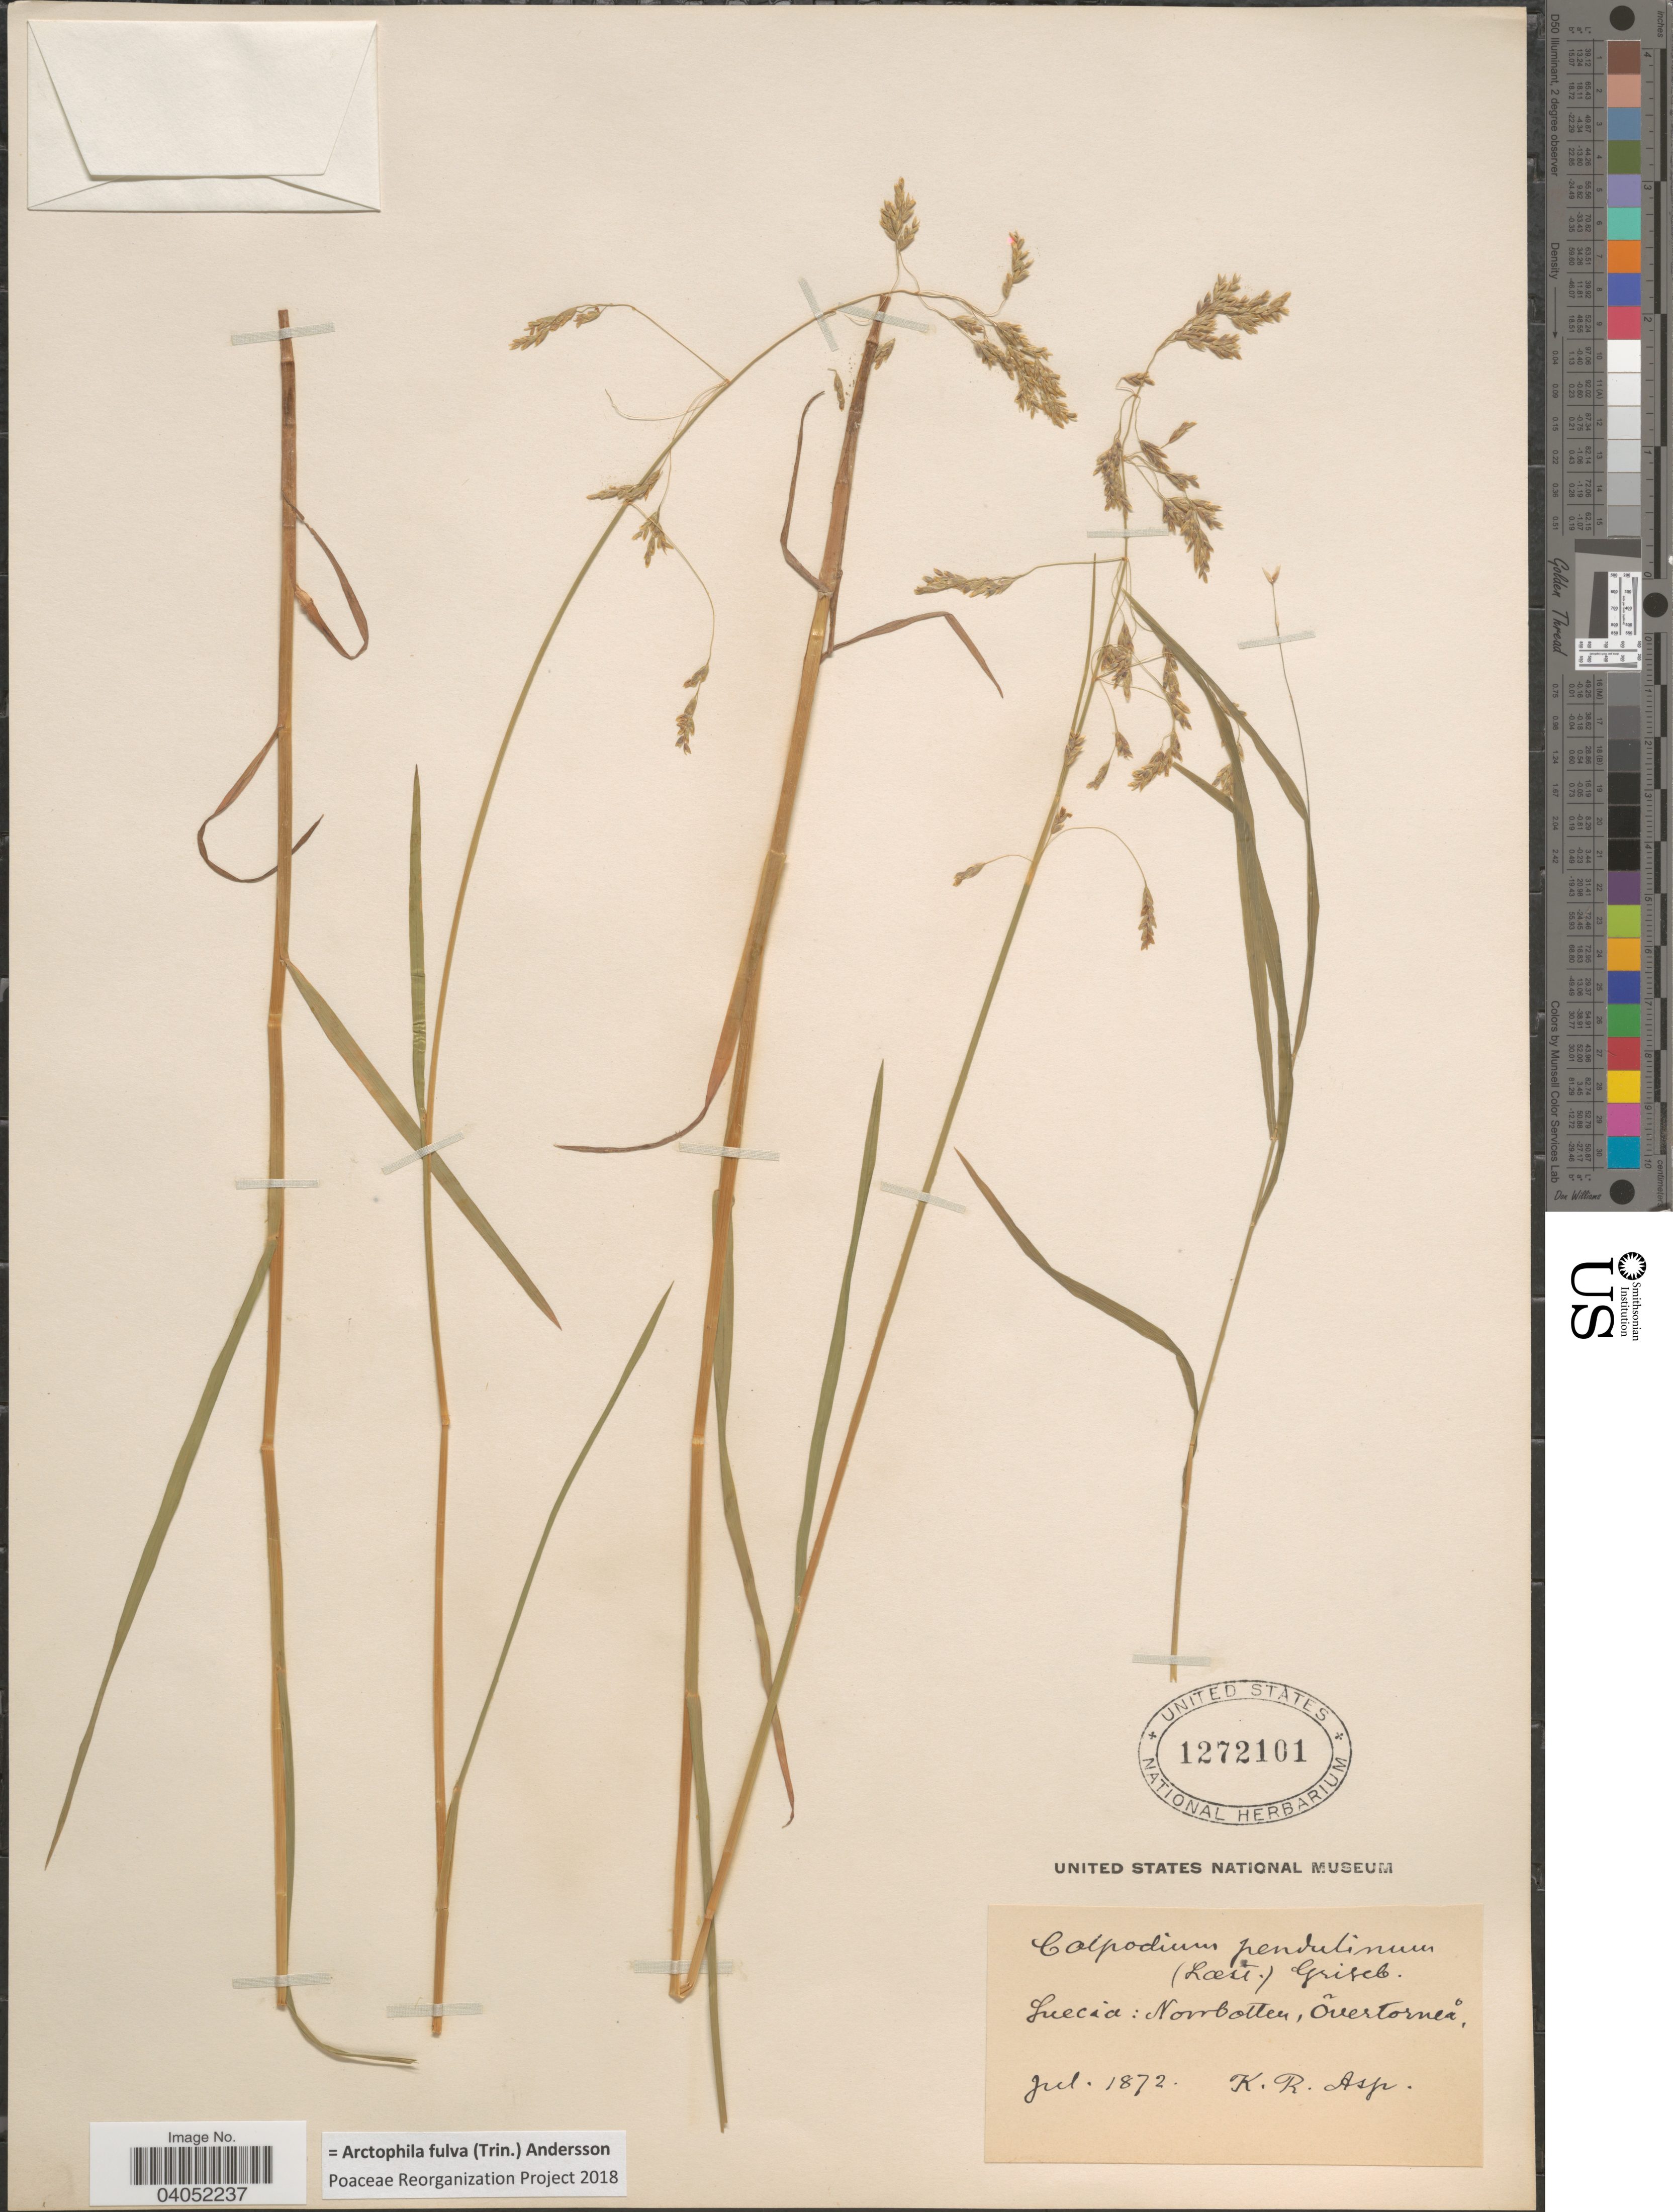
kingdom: Plantae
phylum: Tracheophyta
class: Liliopsida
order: Poales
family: Poaceae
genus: Arctophila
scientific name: Arctophila fulva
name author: (Trin.) Andersson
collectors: K. Asp.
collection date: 1872-07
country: Sweden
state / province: Norrbotten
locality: Suecia : Norrbotten, Õvertorneå.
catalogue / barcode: US 1272101